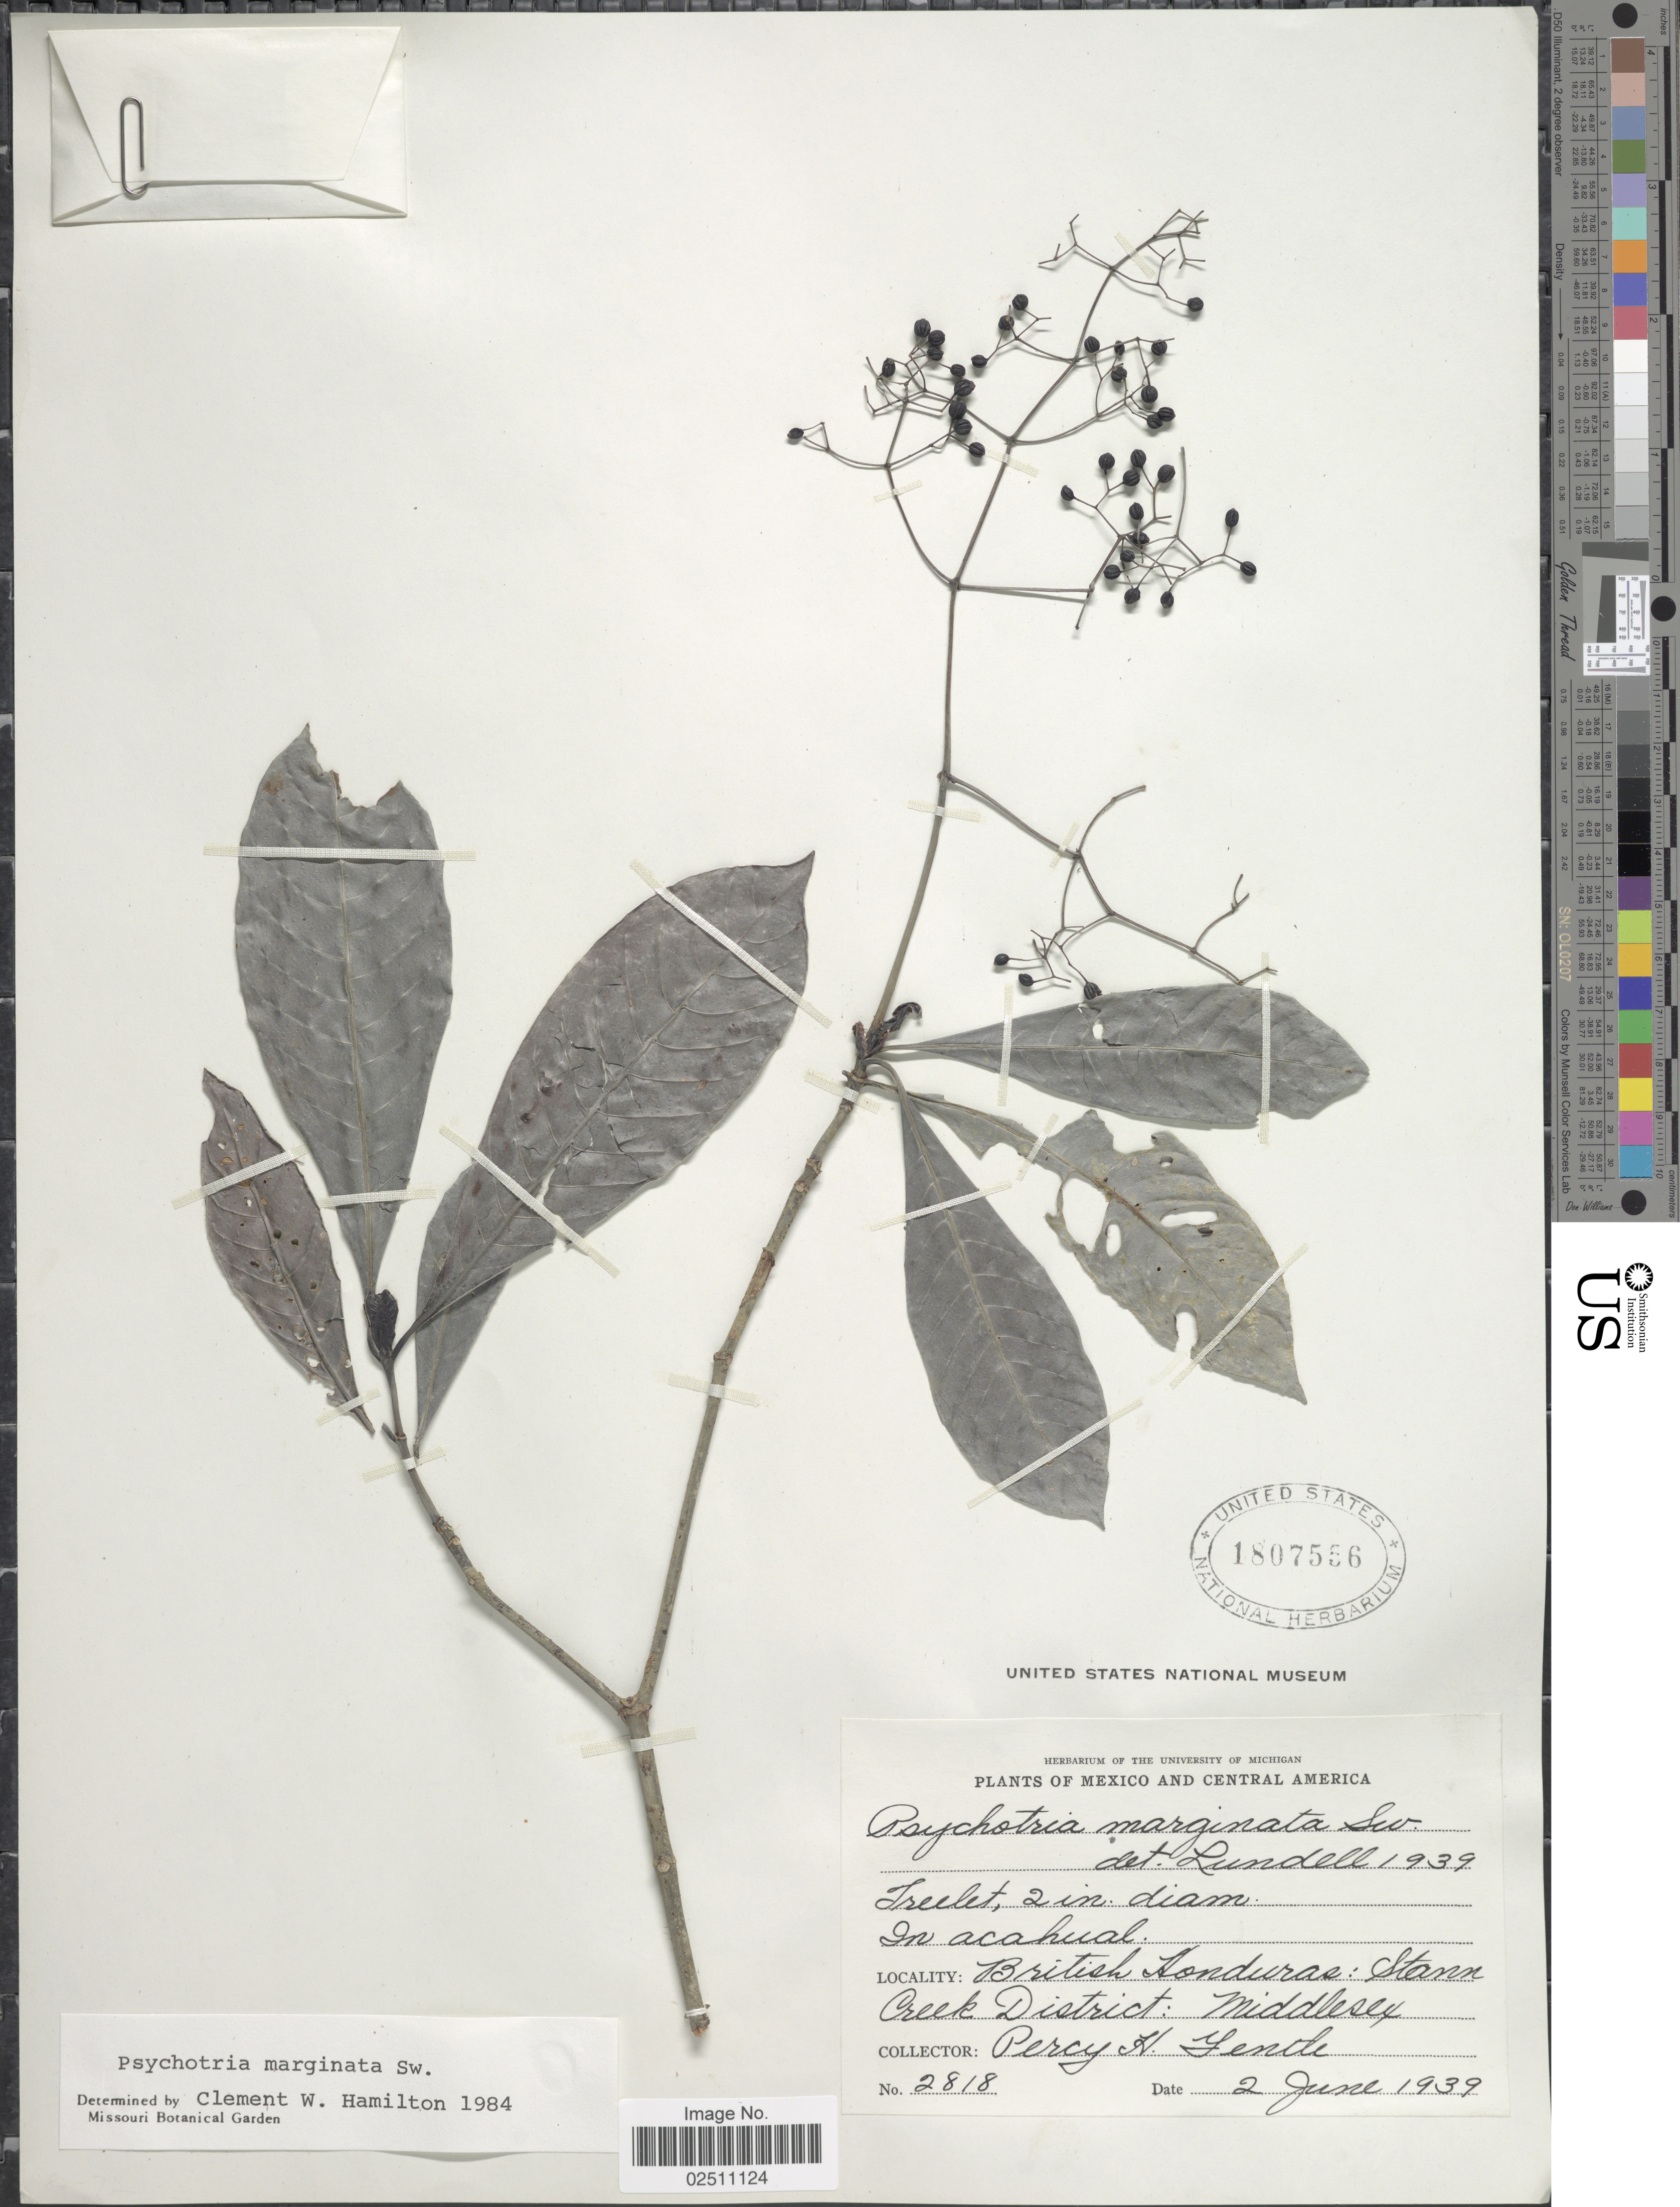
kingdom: Plantae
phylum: Tracheophyta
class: Magnoliopsida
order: Gentianales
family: Rubiaceae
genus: Psychotria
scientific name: Psychotria marginata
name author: Sw.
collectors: P. H. Gentle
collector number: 2818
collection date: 1939-06-02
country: Belize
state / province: Stann Creek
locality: British Honduras, Middlesex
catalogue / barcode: US 1807556